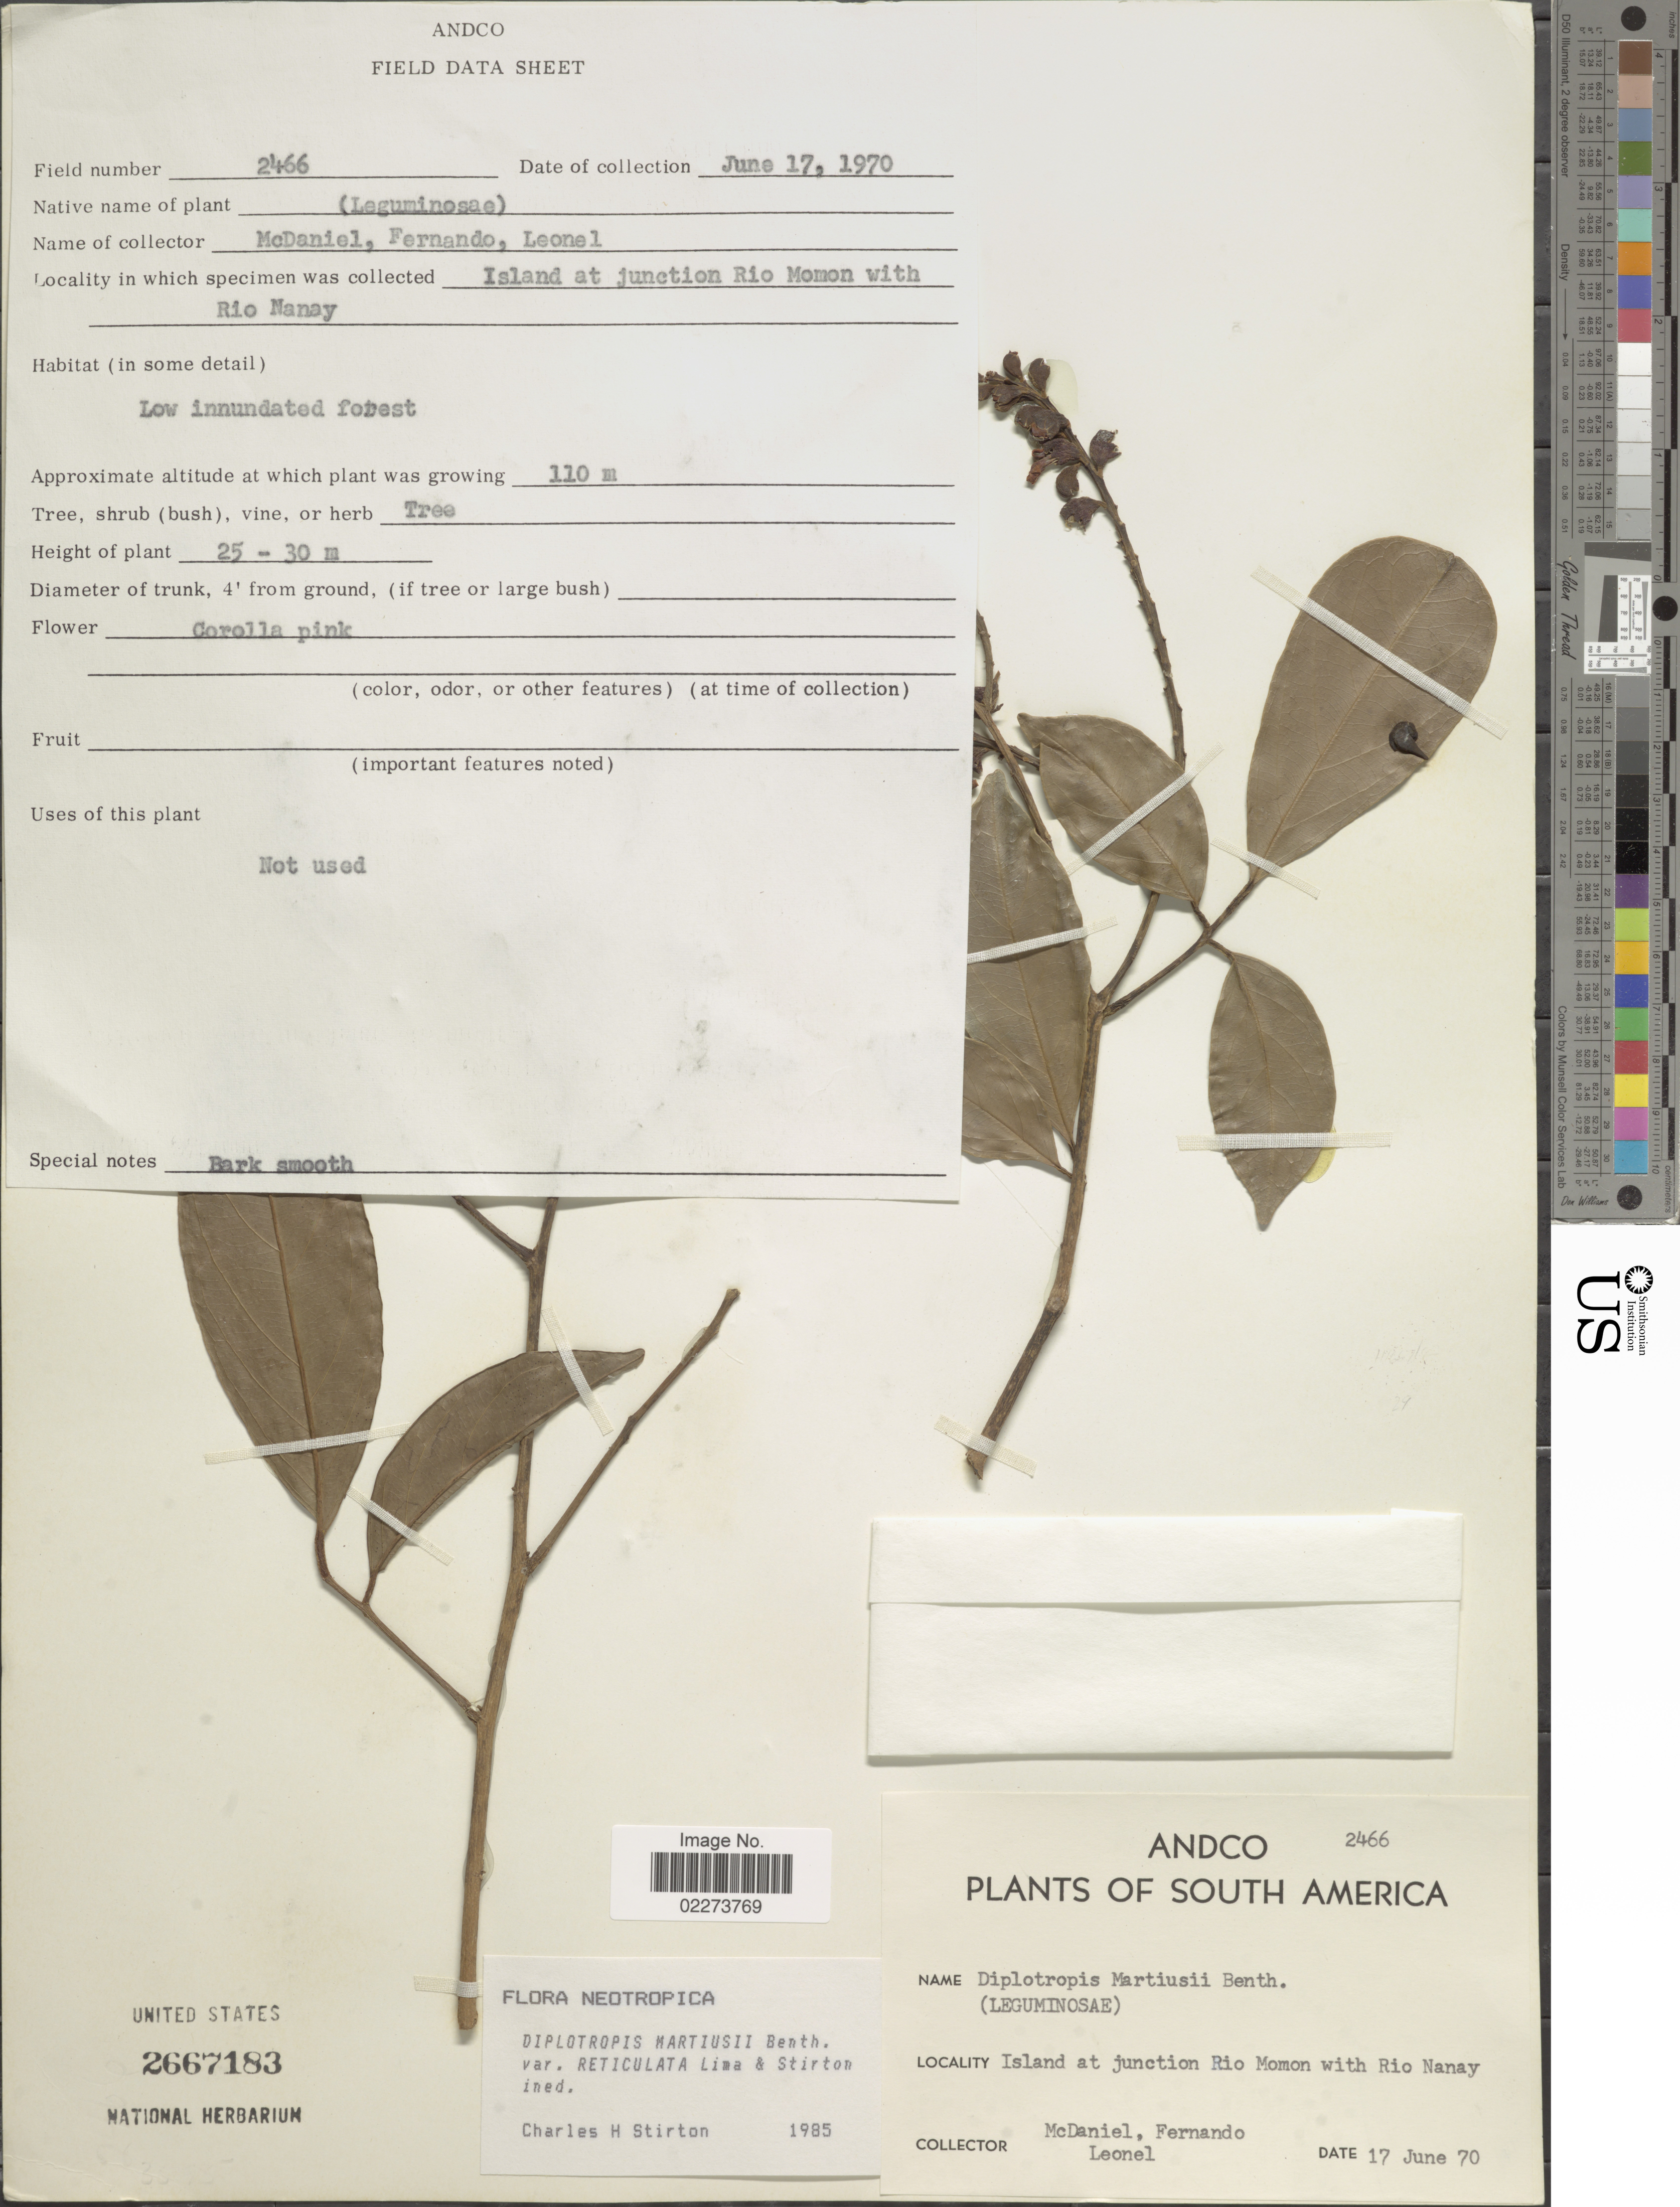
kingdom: Plantae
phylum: Tracheophyta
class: Magnoliopsida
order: Fabales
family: Fabaceae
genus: Diplotropis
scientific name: Diplotropis martiusii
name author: Benth.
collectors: -- McDaniel, -- Fernando & -- Leonel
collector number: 2466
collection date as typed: Transcribed d/m/y: 17/6/70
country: Peru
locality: Andco, South America, Island at junction Rio Momon with Rio Nanay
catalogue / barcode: US 2667183